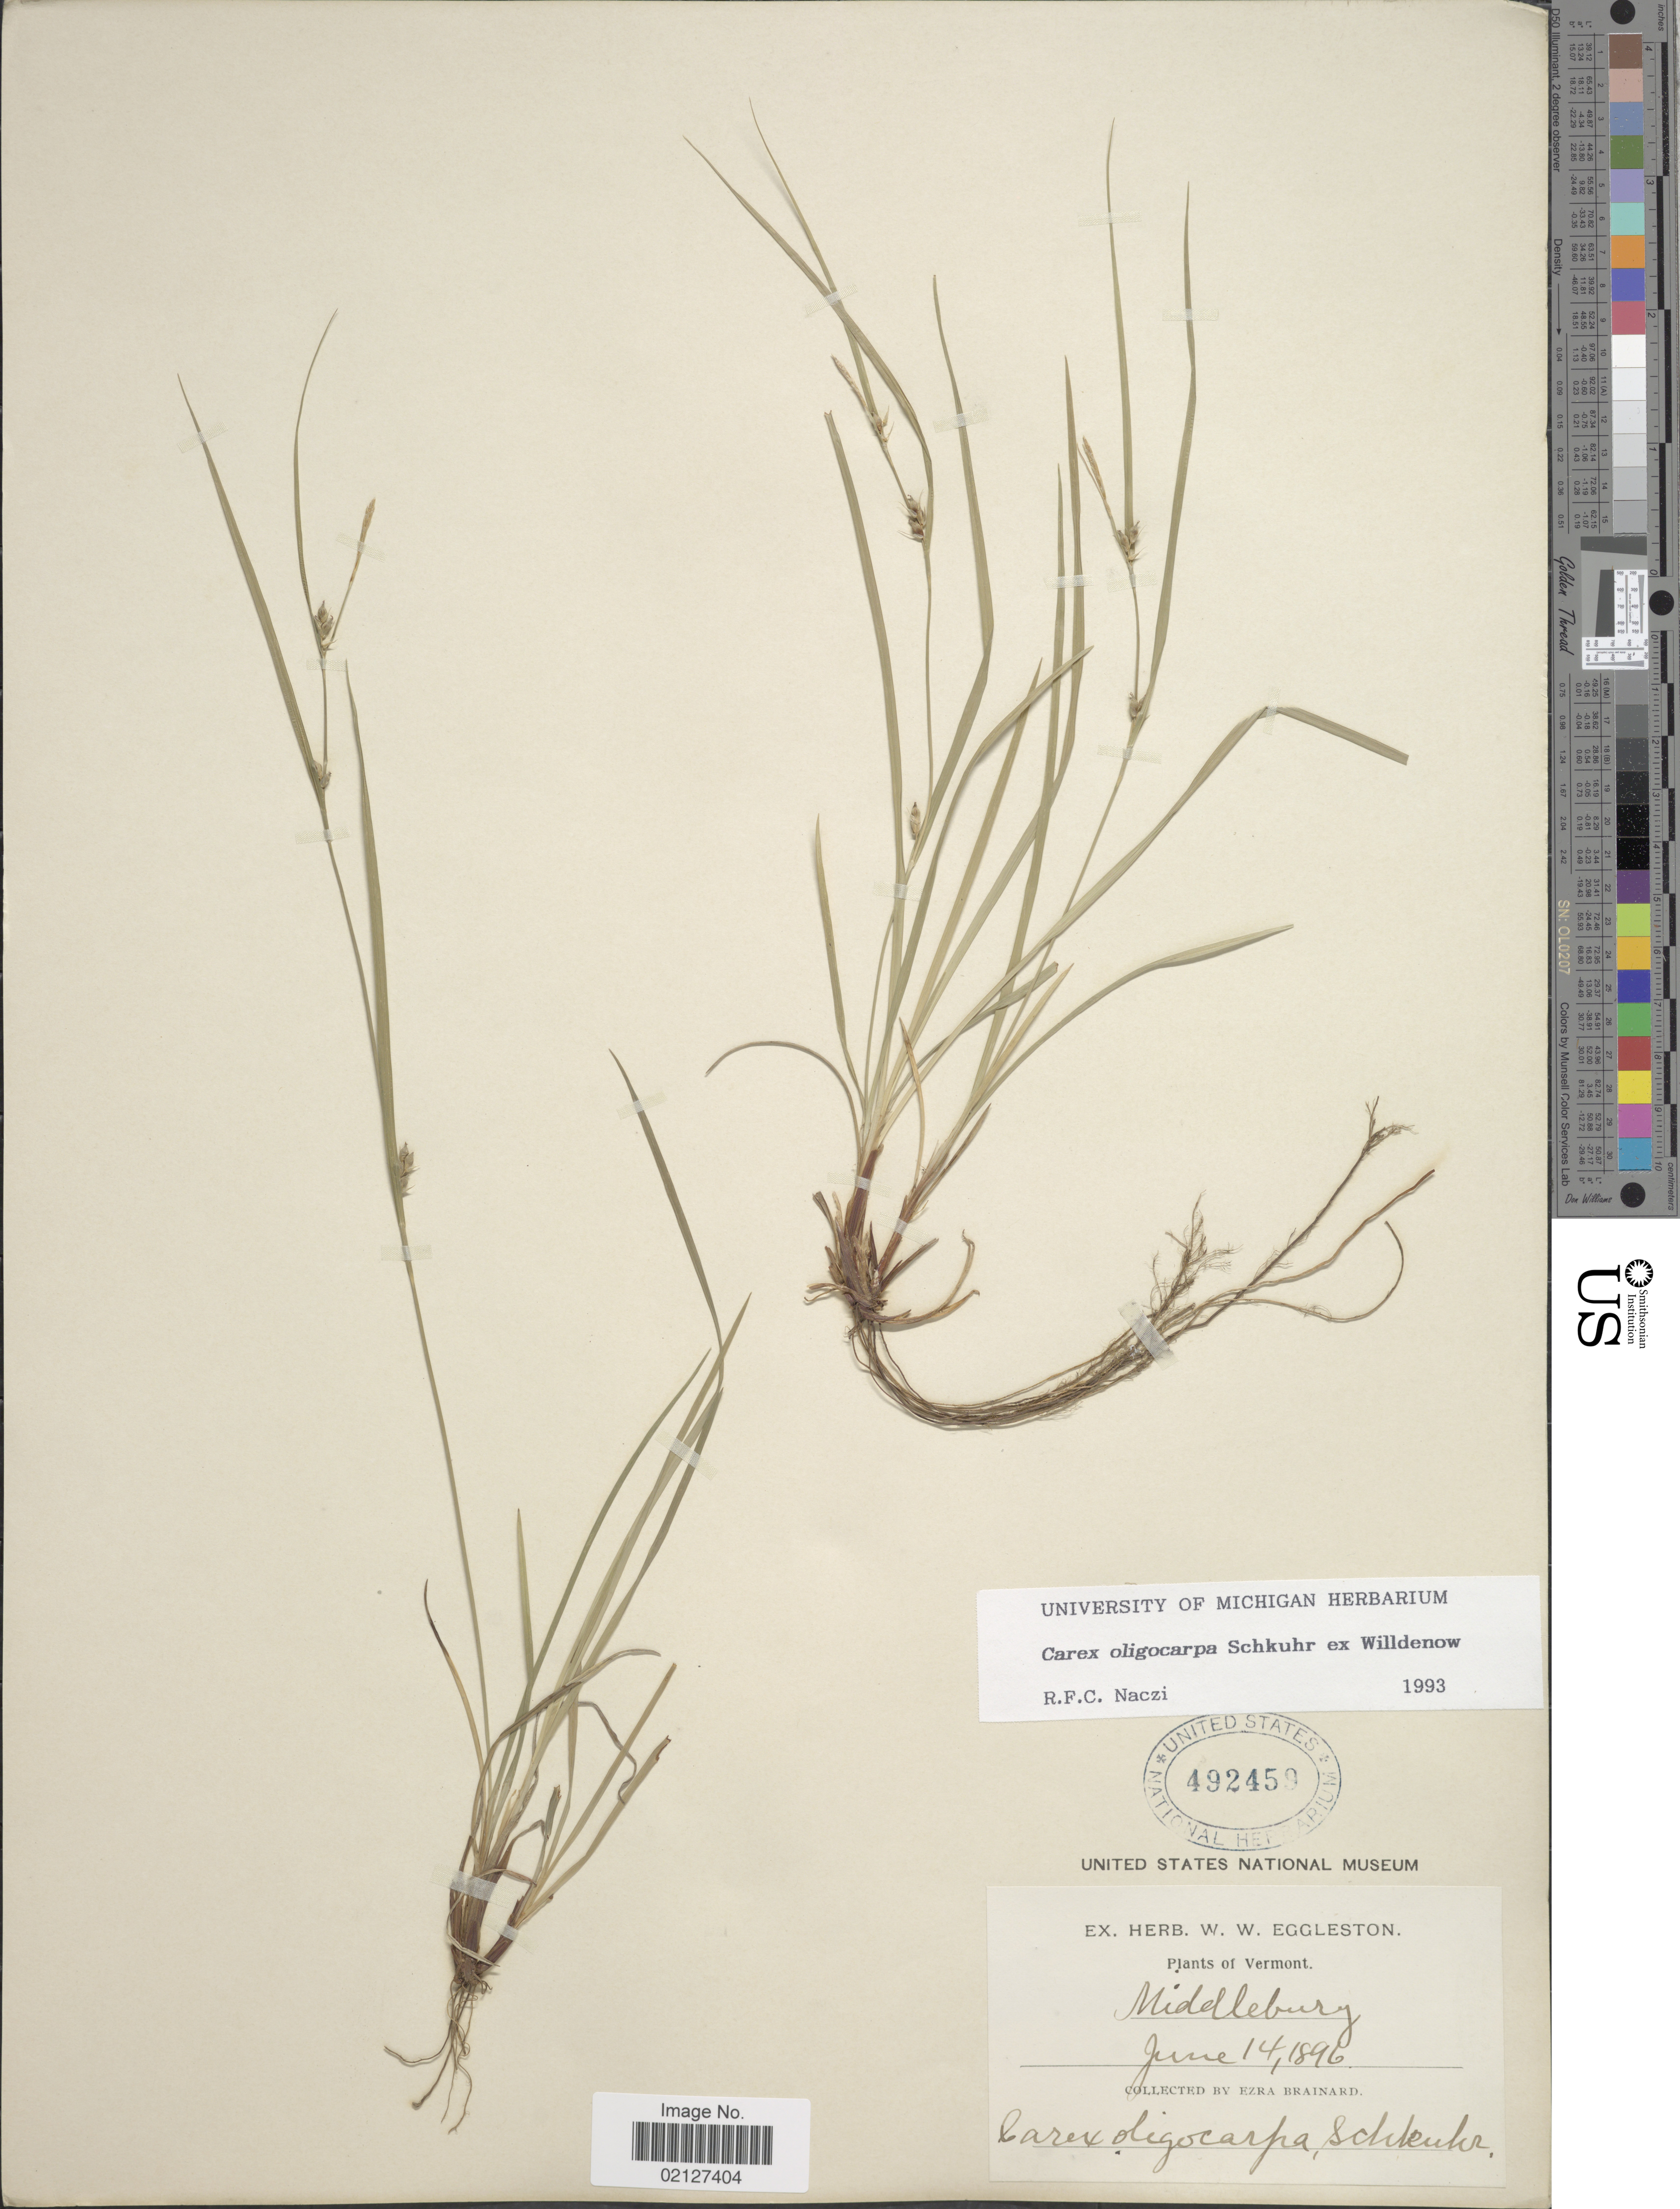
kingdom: Plantae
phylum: Tracheophyta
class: Liliopsida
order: Poales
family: Cyperaceae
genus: Carex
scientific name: Carex oligocarpa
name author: Willd.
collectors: E. Brainerd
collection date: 1896-06-14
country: United States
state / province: Vermont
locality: Middlebury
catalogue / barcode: US 492459